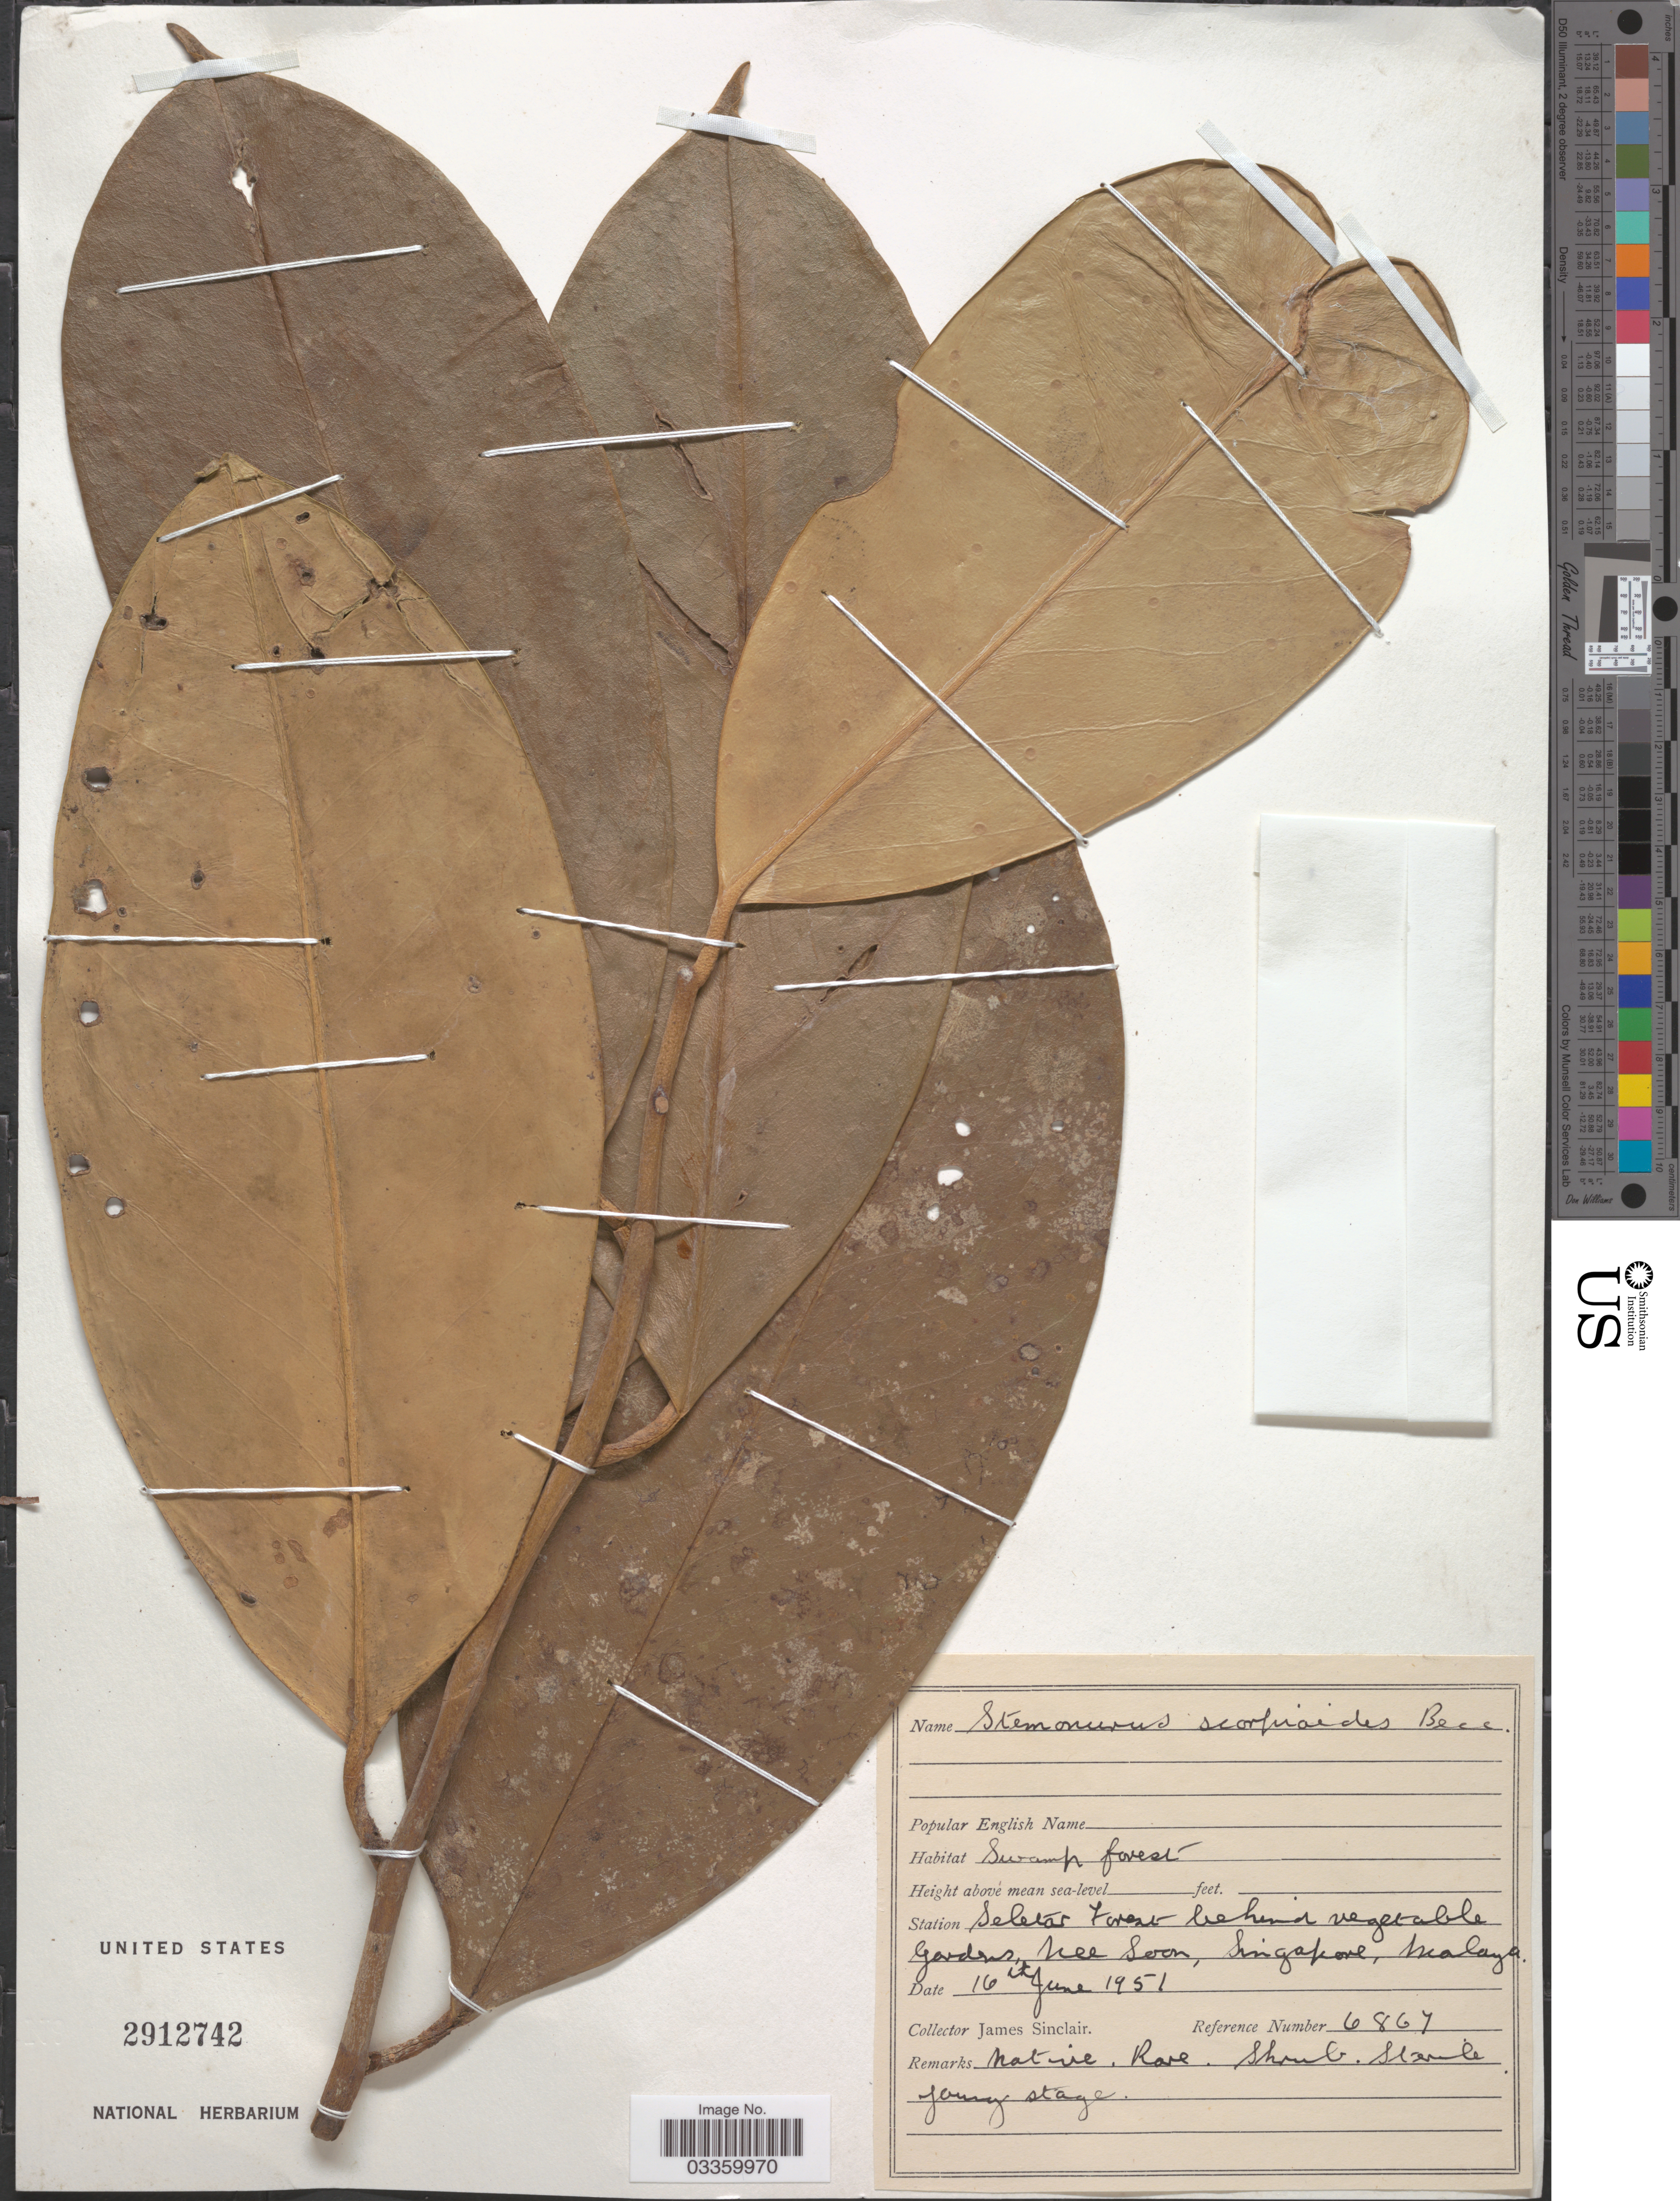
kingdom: Plantae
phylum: Tracheophyta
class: Magnoliopsida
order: Cardiopteridales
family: Stemonuraceae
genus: Stemonurus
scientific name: Stemonurus scorpioides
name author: Becc.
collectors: J. Sinclair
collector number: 6867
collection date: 1951-06-16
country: Singapore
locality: Station Seletar Forest behind vegetable gardens, Nee Soon, Singapore, Malaya.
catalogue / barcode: US 2912742